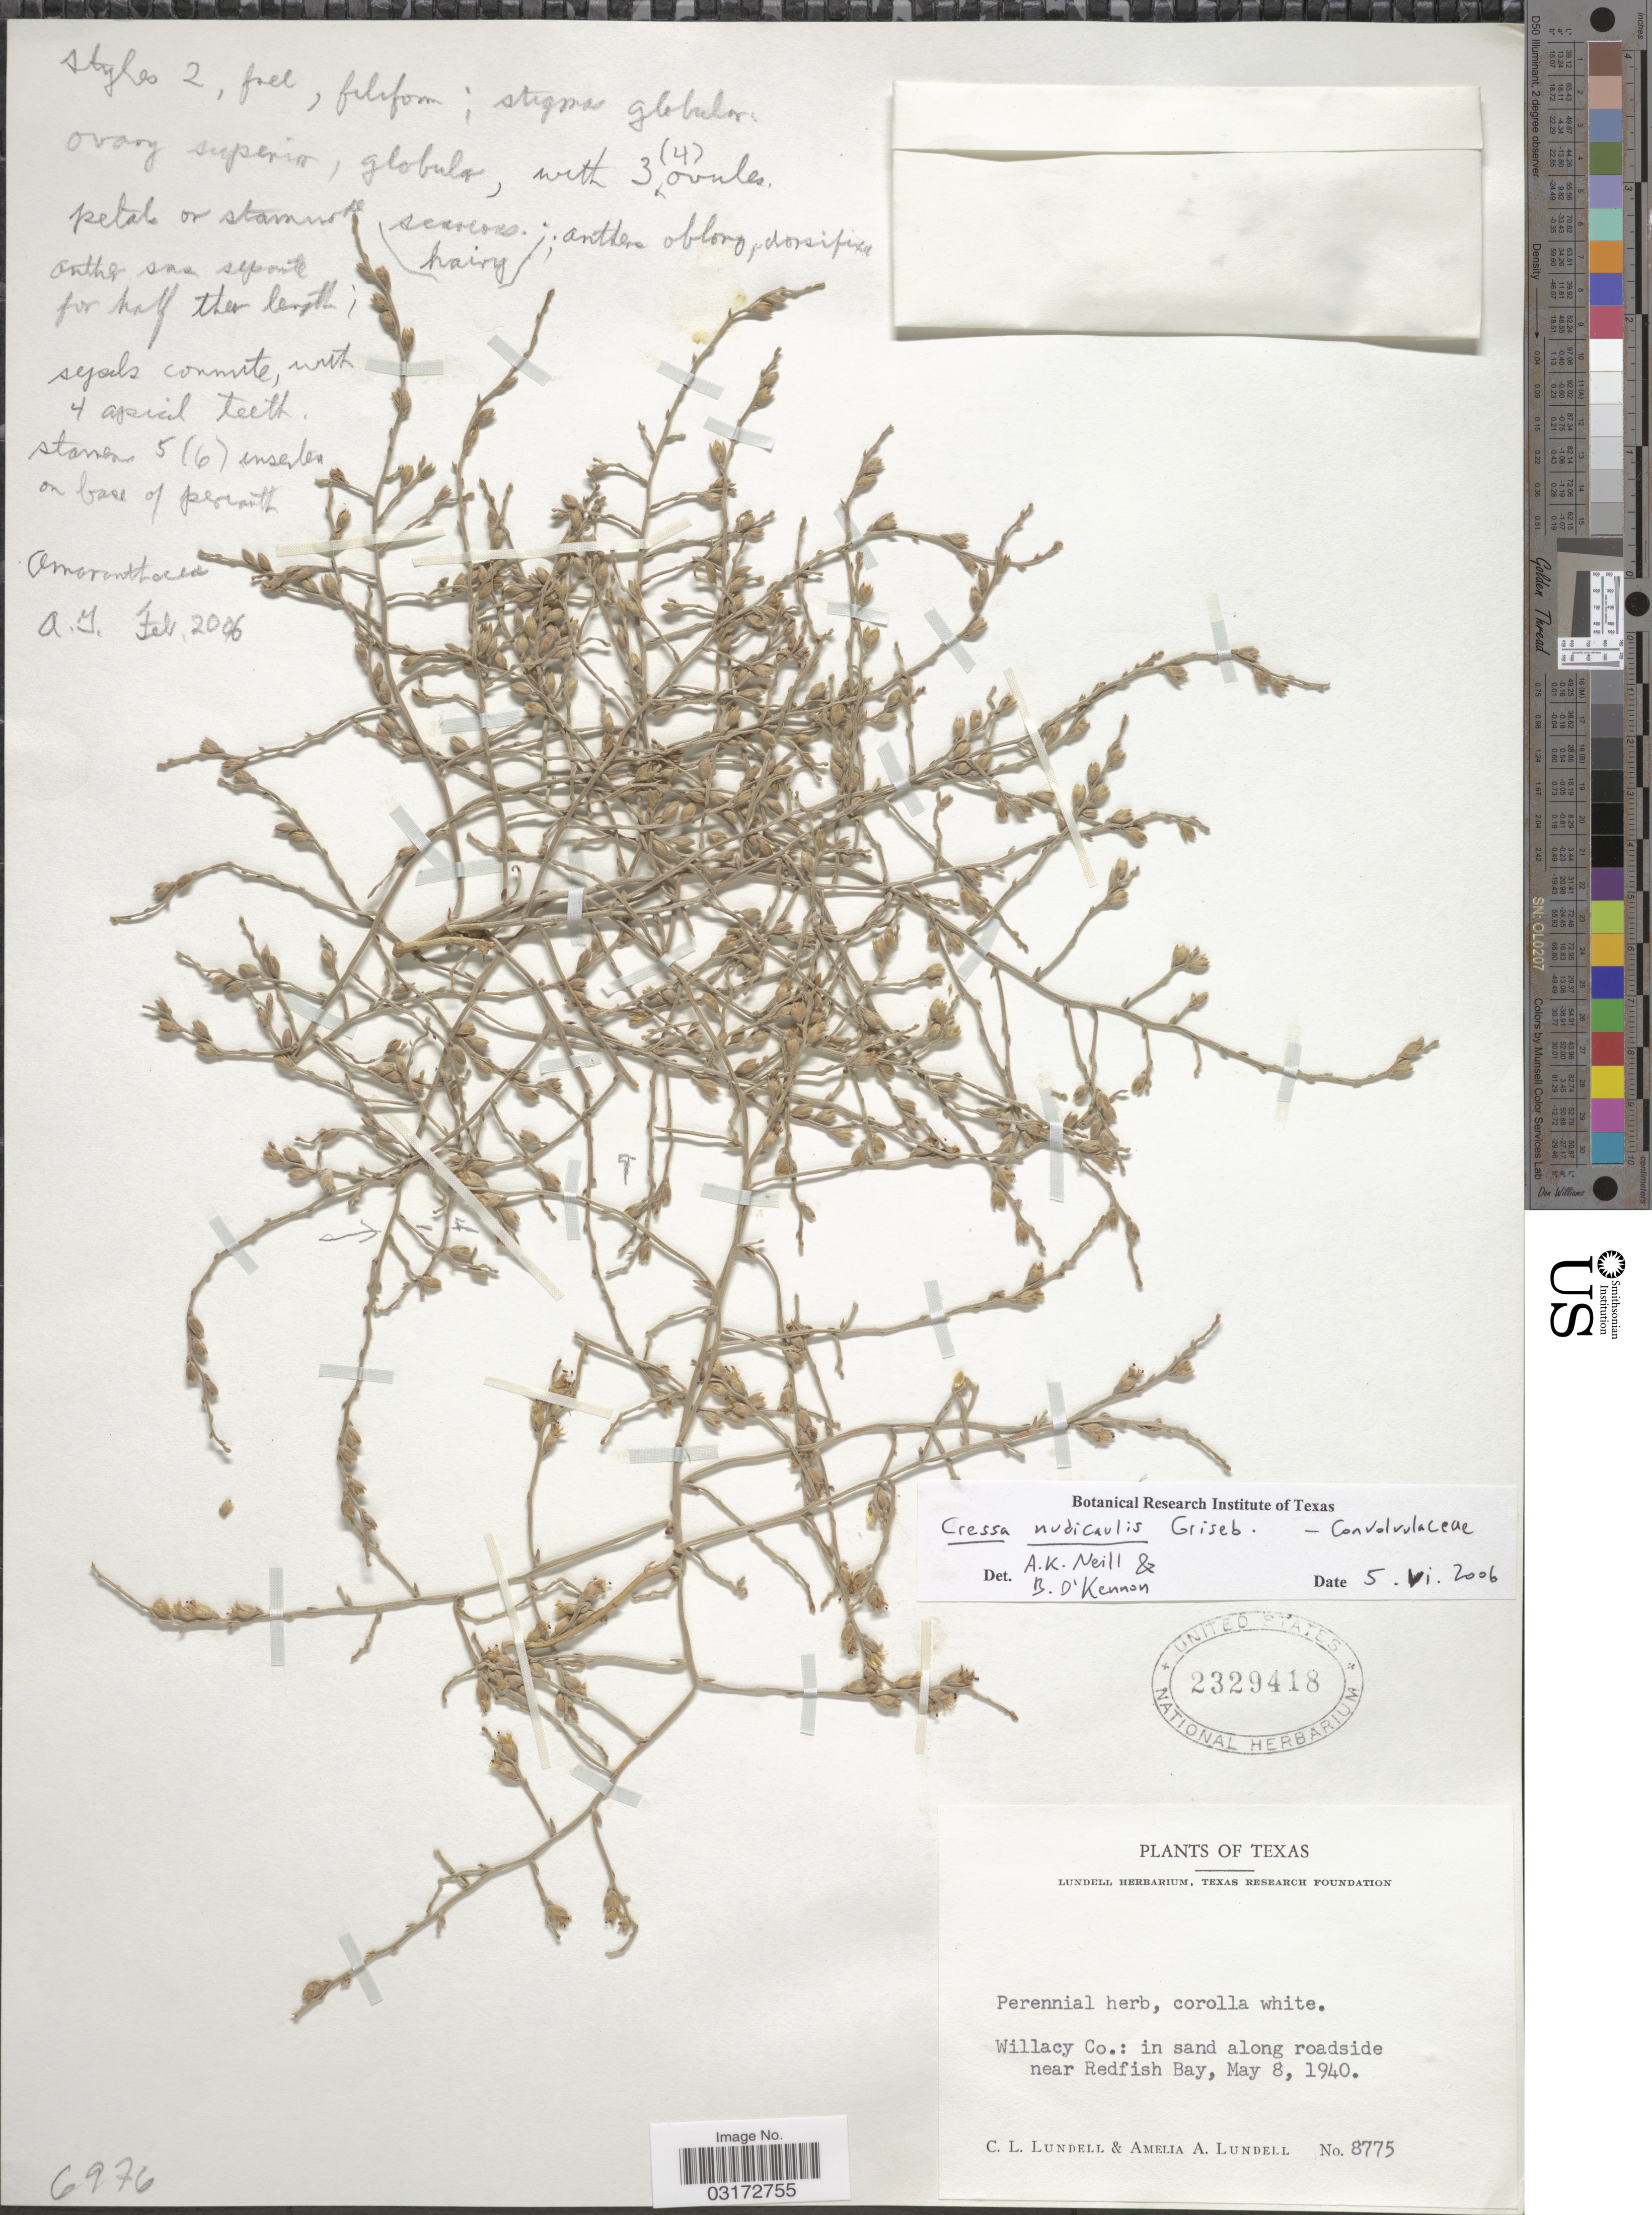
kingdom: Plantae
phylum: Tracheophyta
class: Magnoliopsida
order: Solanales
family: Convolvulaceae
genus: Cressa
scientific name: Cressa nudicaulis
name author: Griseb.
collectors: C. L. Lundell & A. A. Lundell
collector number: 8775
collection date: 1940-05-08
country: United States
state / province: Texas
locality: Willacy Co.: in sand along roadside near Redfish Bay.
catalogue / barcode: US 2329418